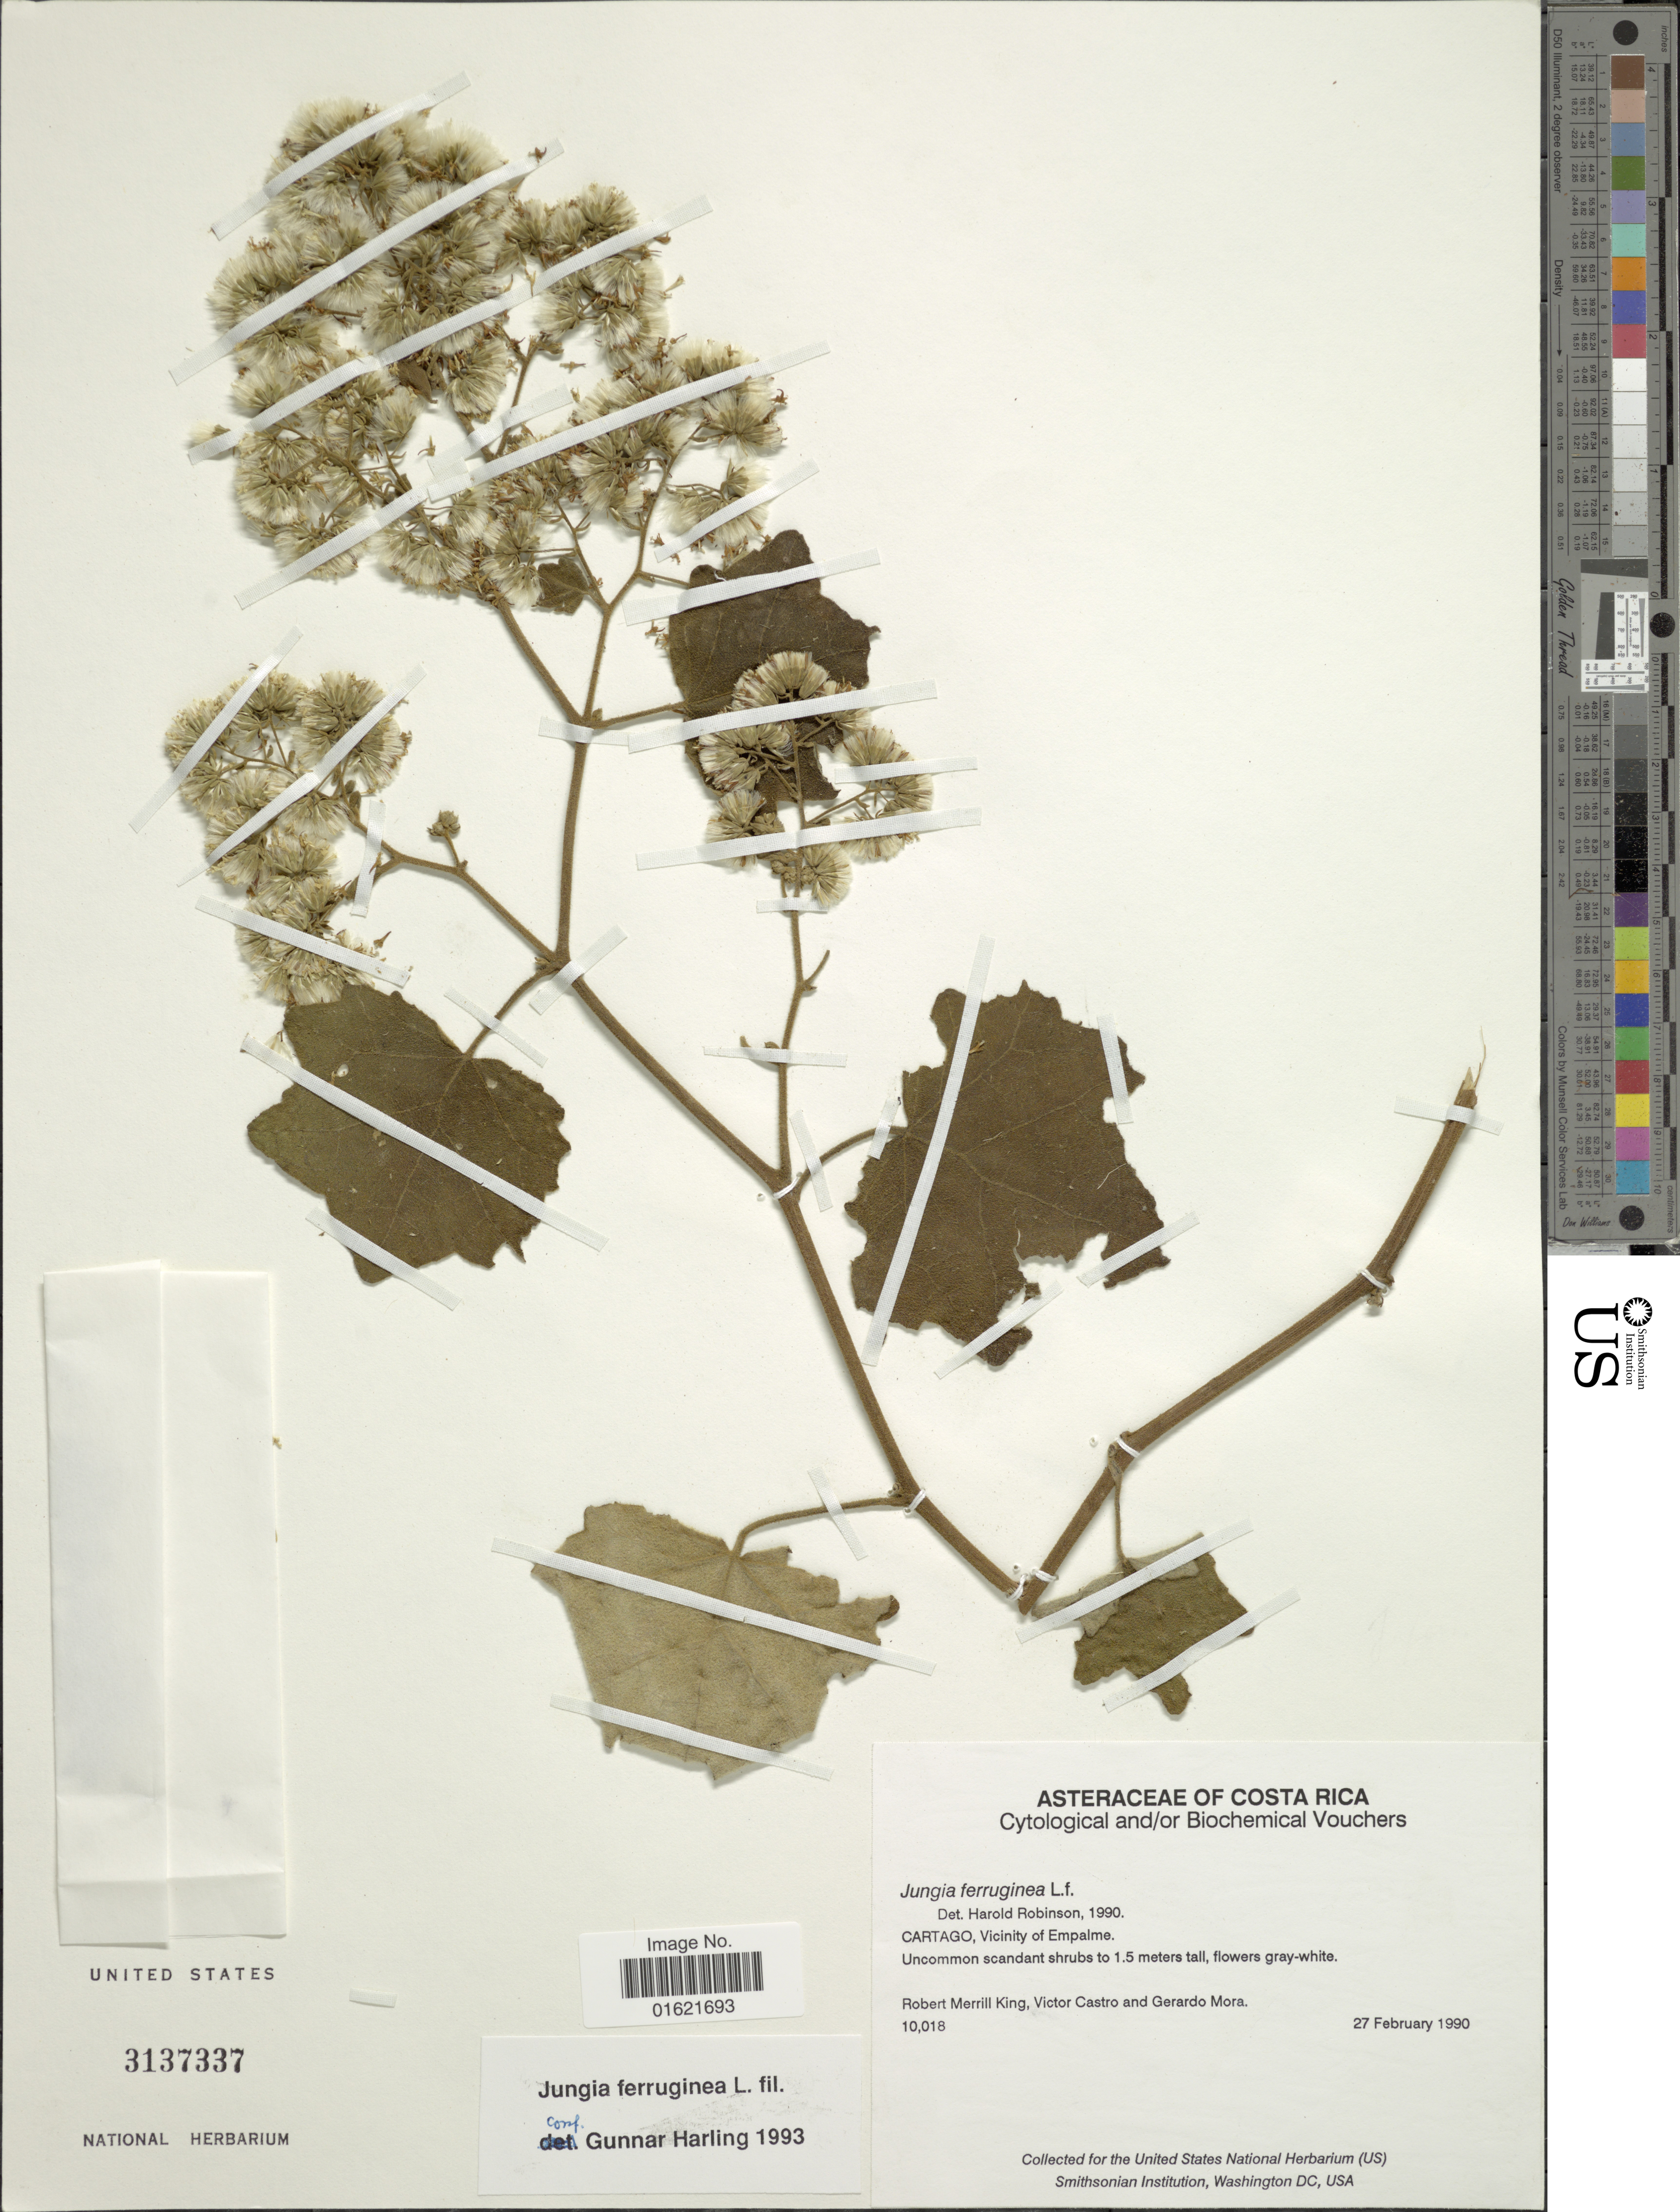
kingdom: Plantae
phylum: Tracheophyta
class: Magnoliopsida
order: Asterales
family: Asteraceae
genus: Jungia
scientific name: Jungia ferruginea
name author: L. f.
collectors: R. M. King, V. Castro & G. Mora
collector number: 10018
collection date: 1990-02-27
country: Costa Rica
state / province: Cartago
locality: Vicinity of Empalme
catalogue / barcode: US 3137337